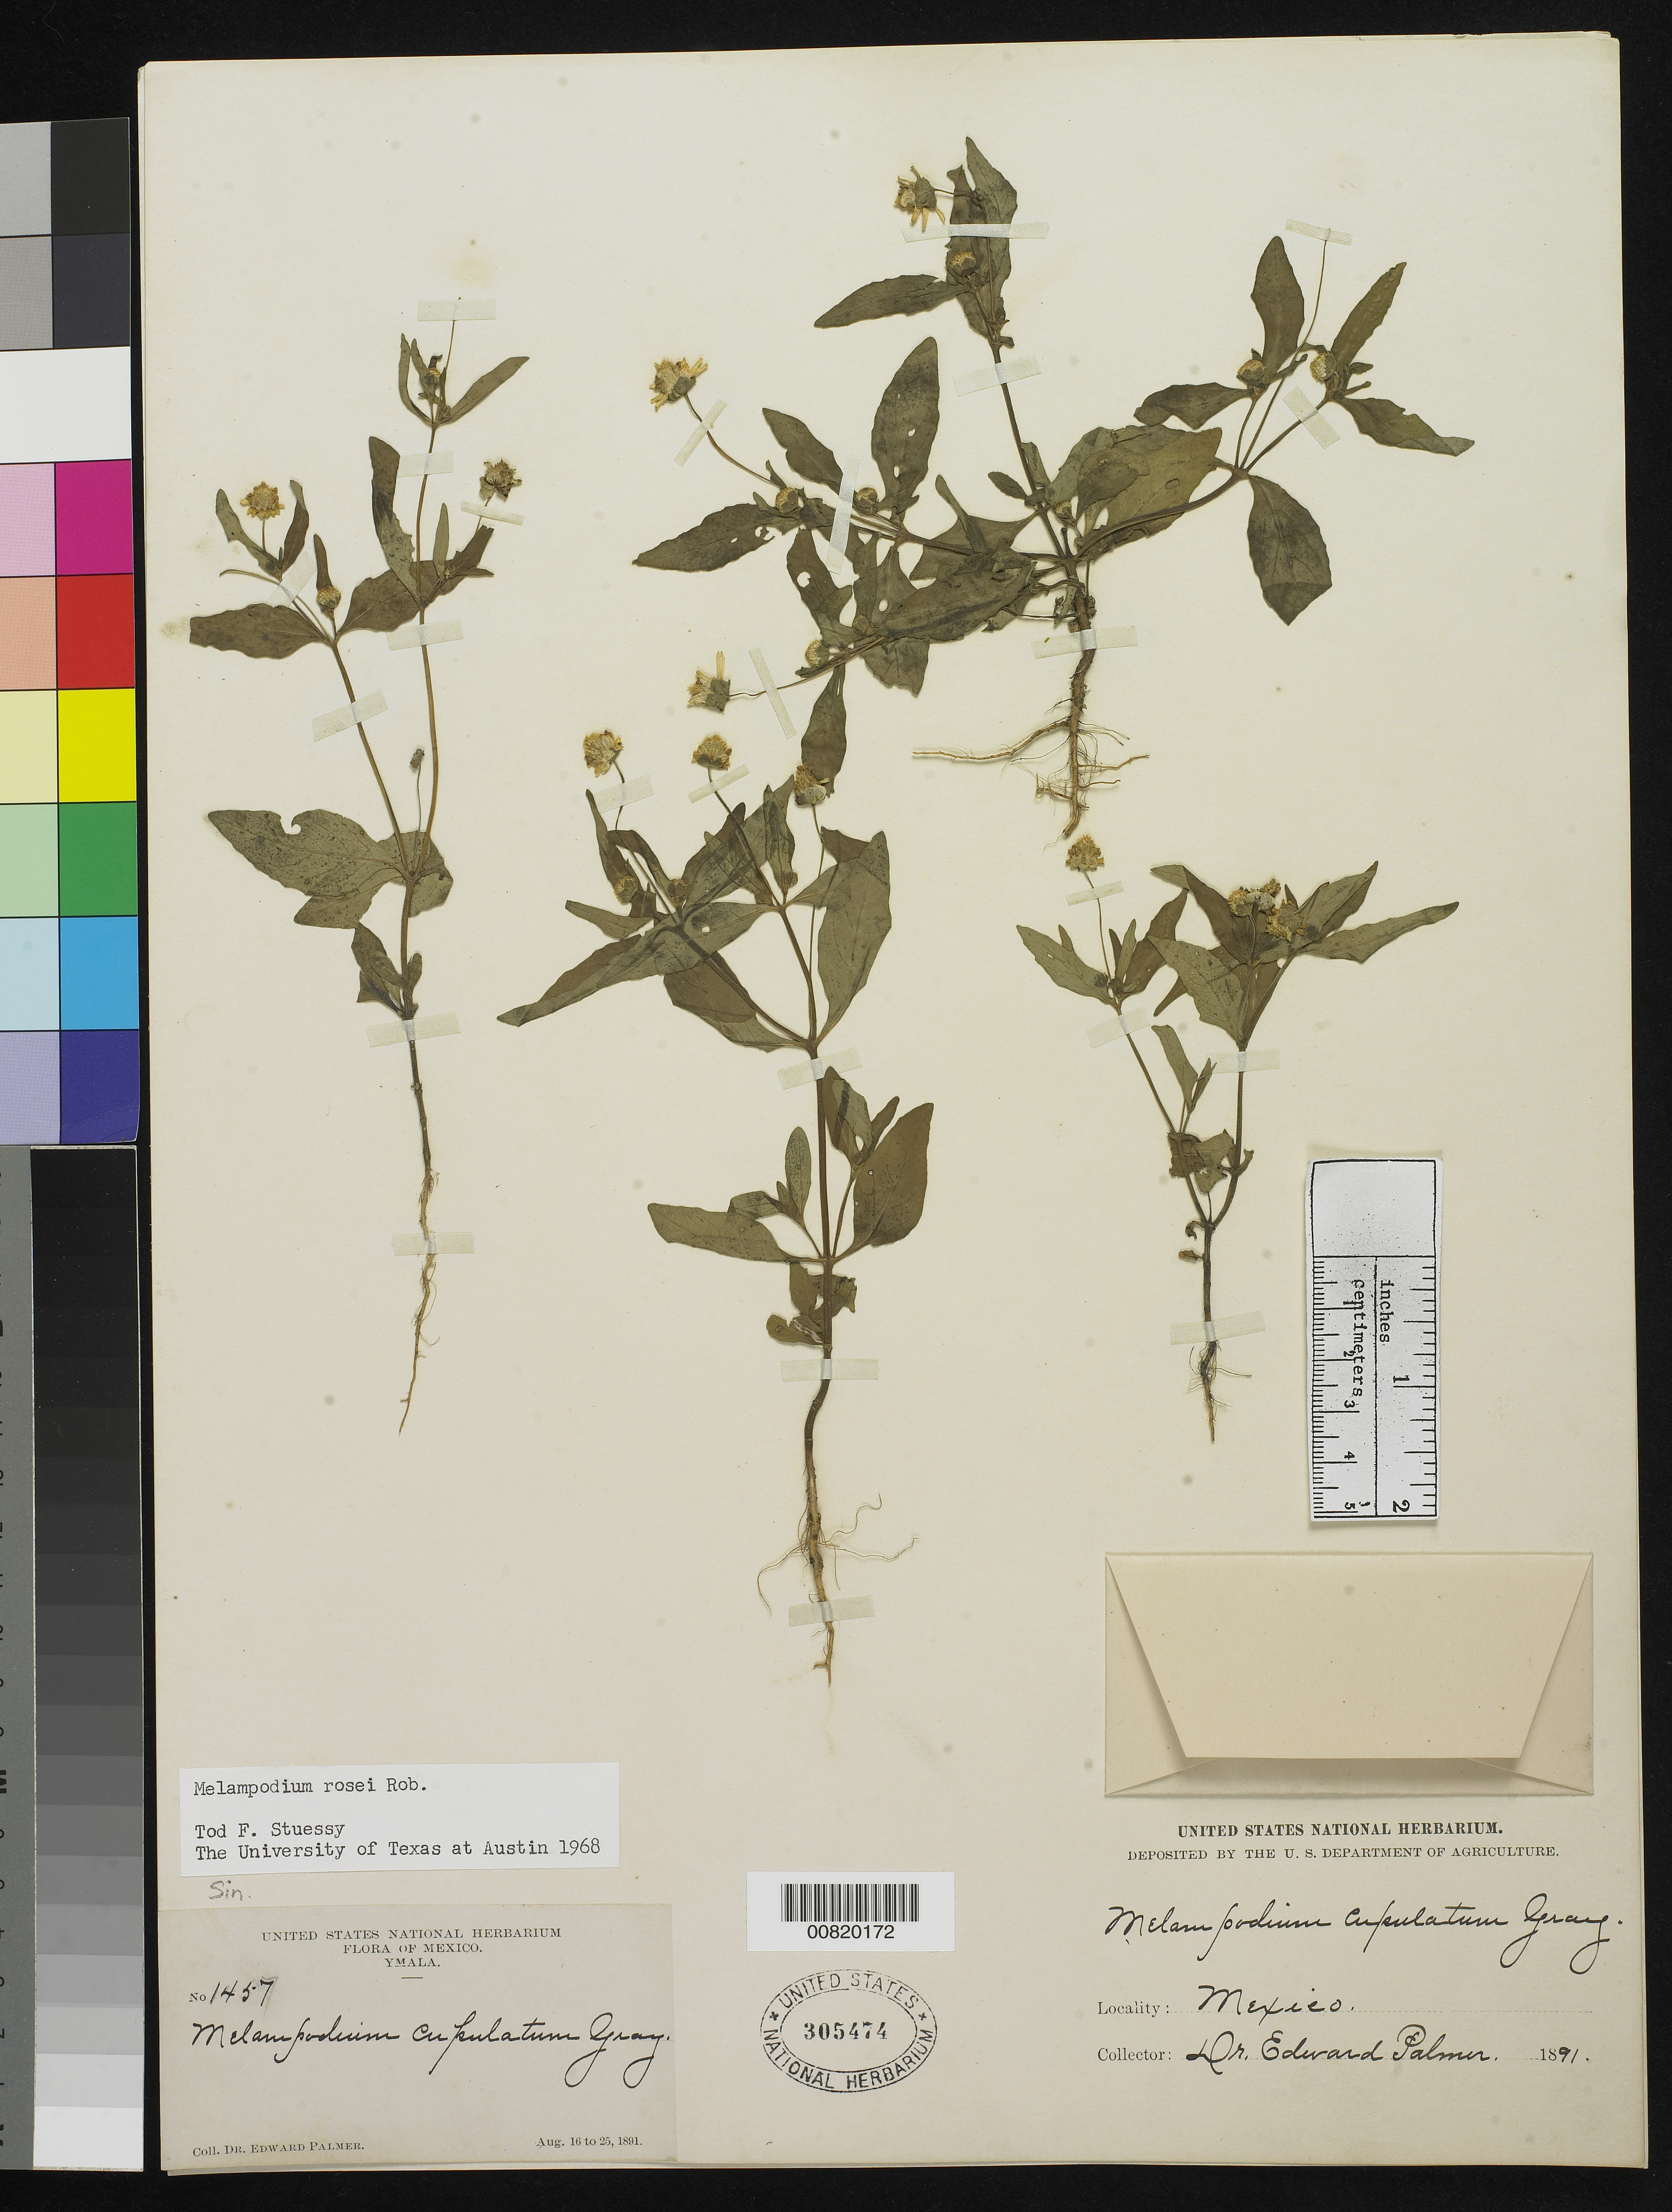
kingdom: Plantae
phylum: Tracheophyta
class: Magnoliopsida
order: Asterales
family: Asteraceae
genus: Melampodium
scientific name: Melampodium rosei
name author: B.L. Rob.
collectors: E. Palmer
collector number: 1457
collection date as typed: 16 Aug 1891 to 25 Aug 1891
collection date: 1891-08-16/1891-08-25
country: Mexico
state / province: Sinaloa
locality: Ymala, Sinaloa.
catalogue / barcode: US 305474